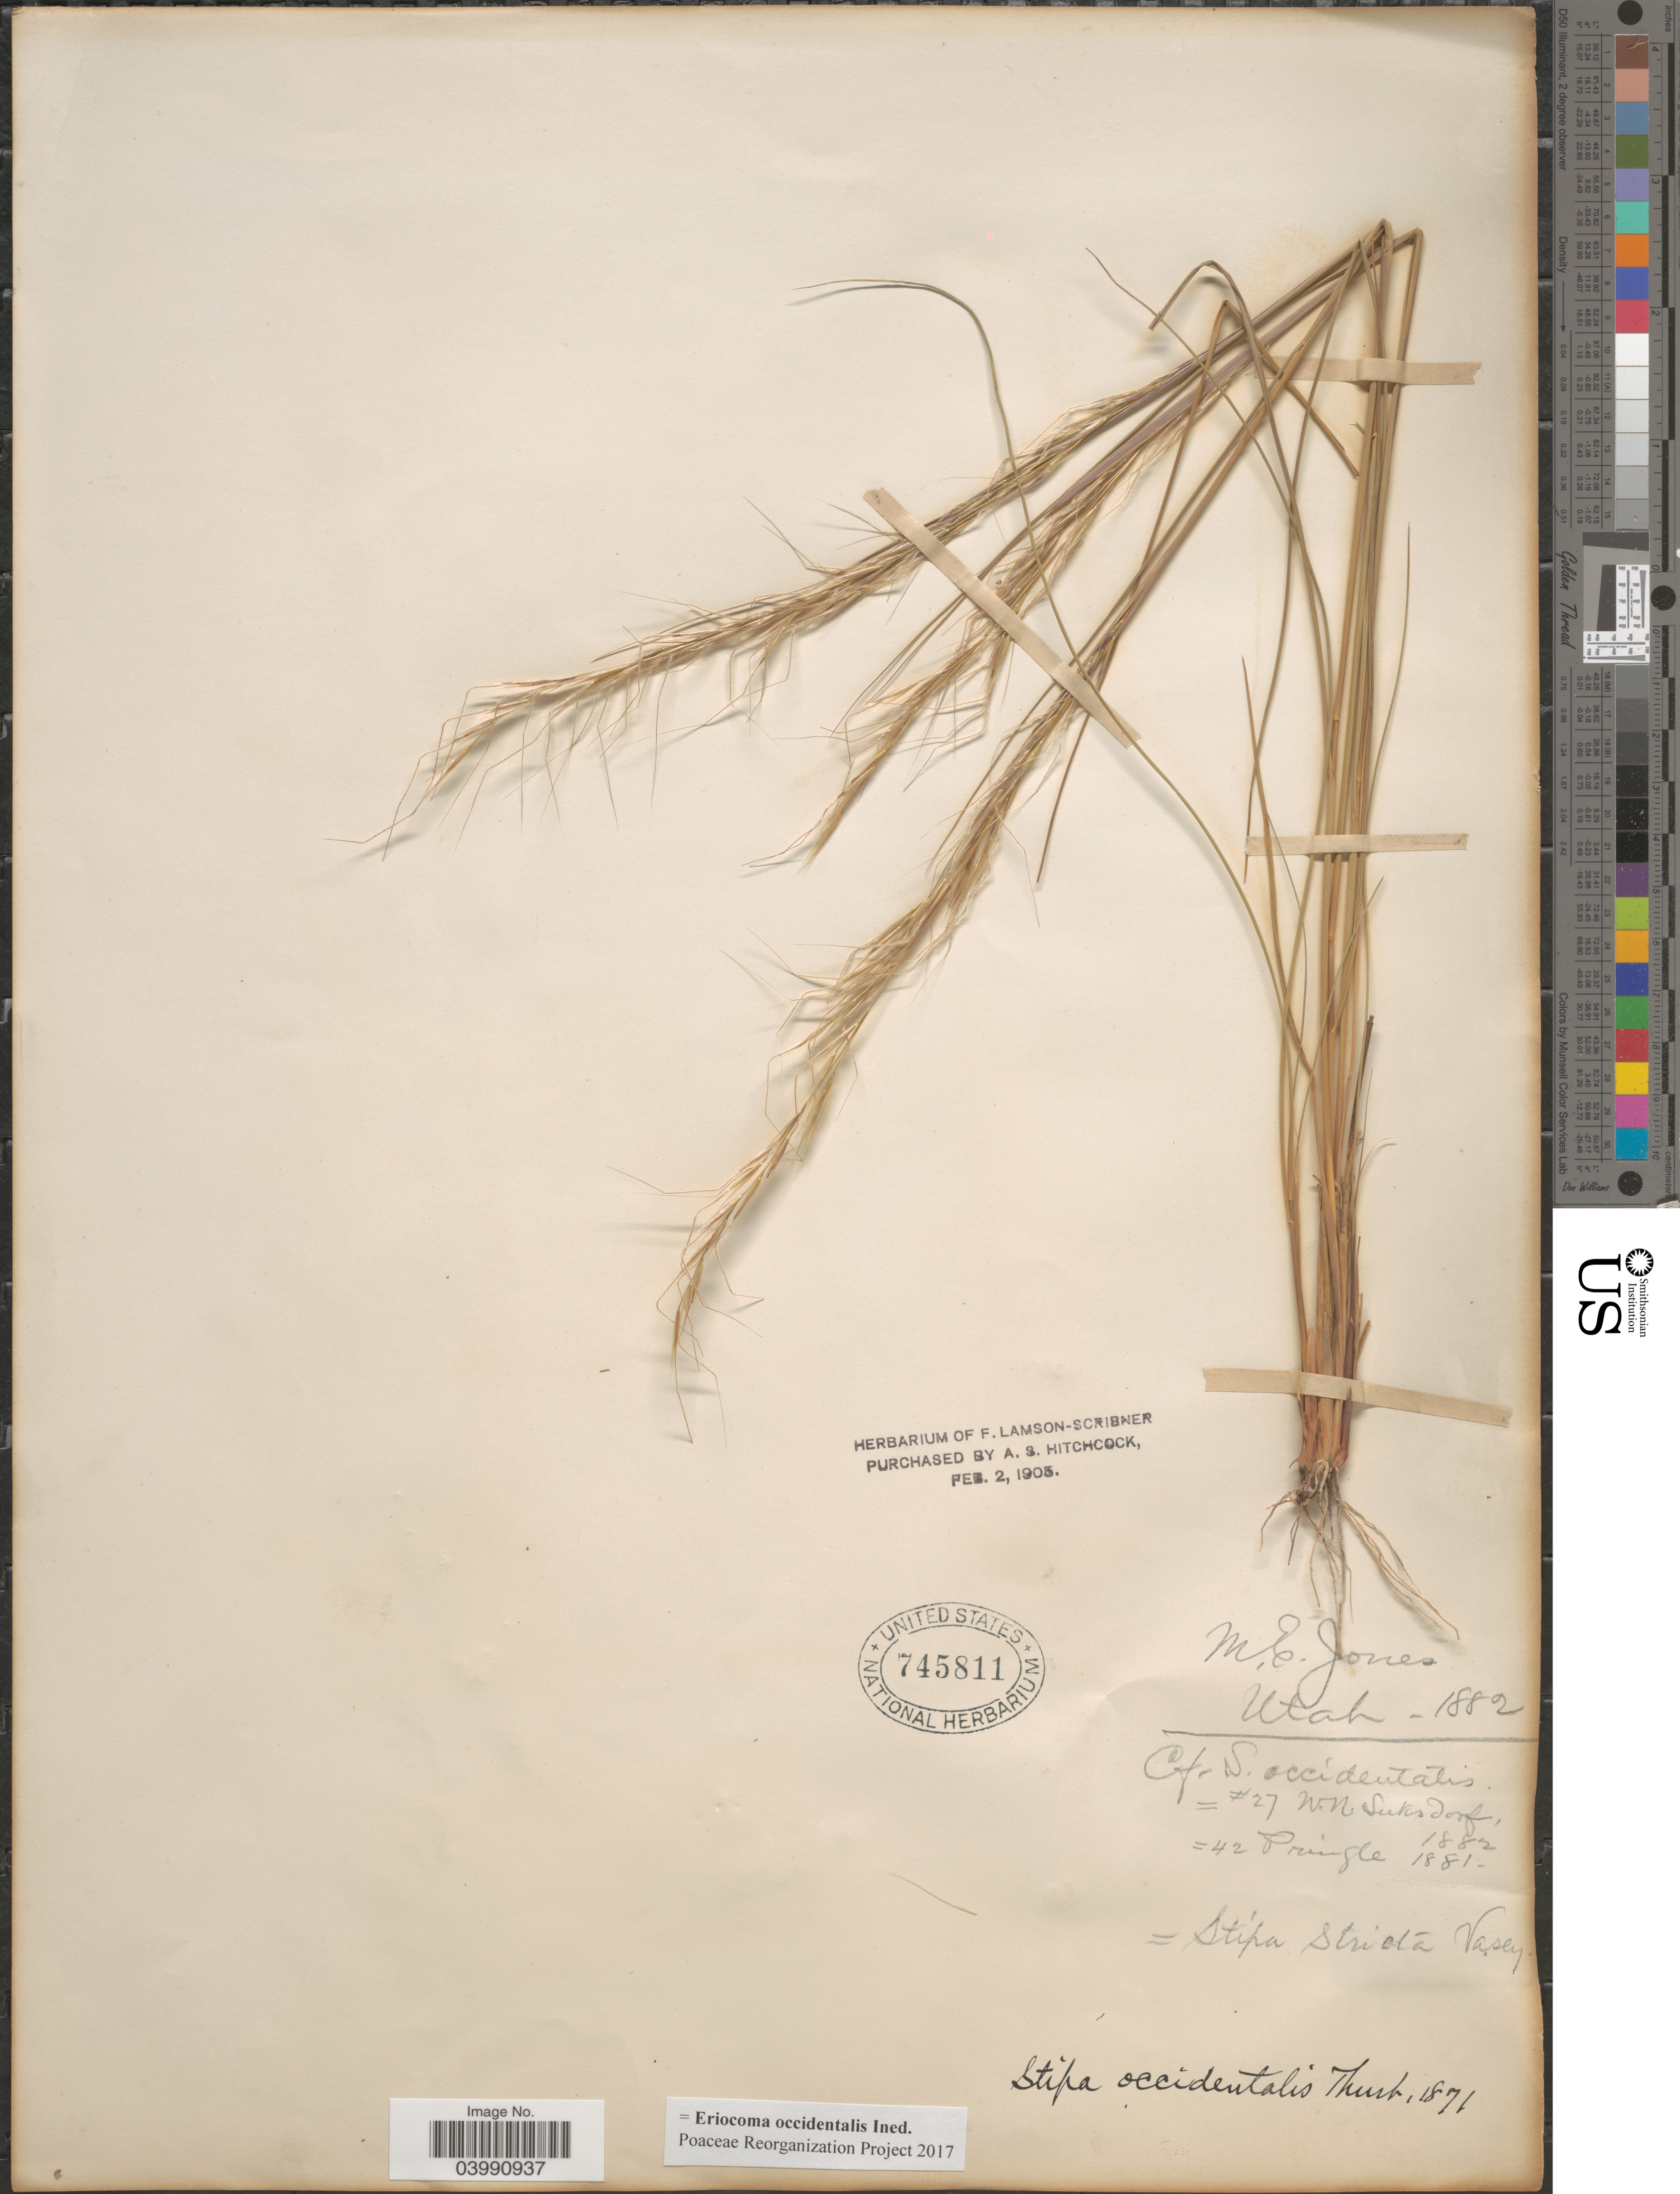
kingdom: Plantae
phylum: Tracheophyta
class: Liliopsida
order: Poales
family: Poaceae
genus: Eriocoma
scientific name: Eriocoma occidentalis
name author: (Thurb. ex S. Watson) Romasch.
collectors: M. E. Jones, W. N. Suksdorf & -- Pringle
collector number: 27/42?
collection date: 1881/1882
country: United States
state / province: Utah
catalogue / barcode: US 745811